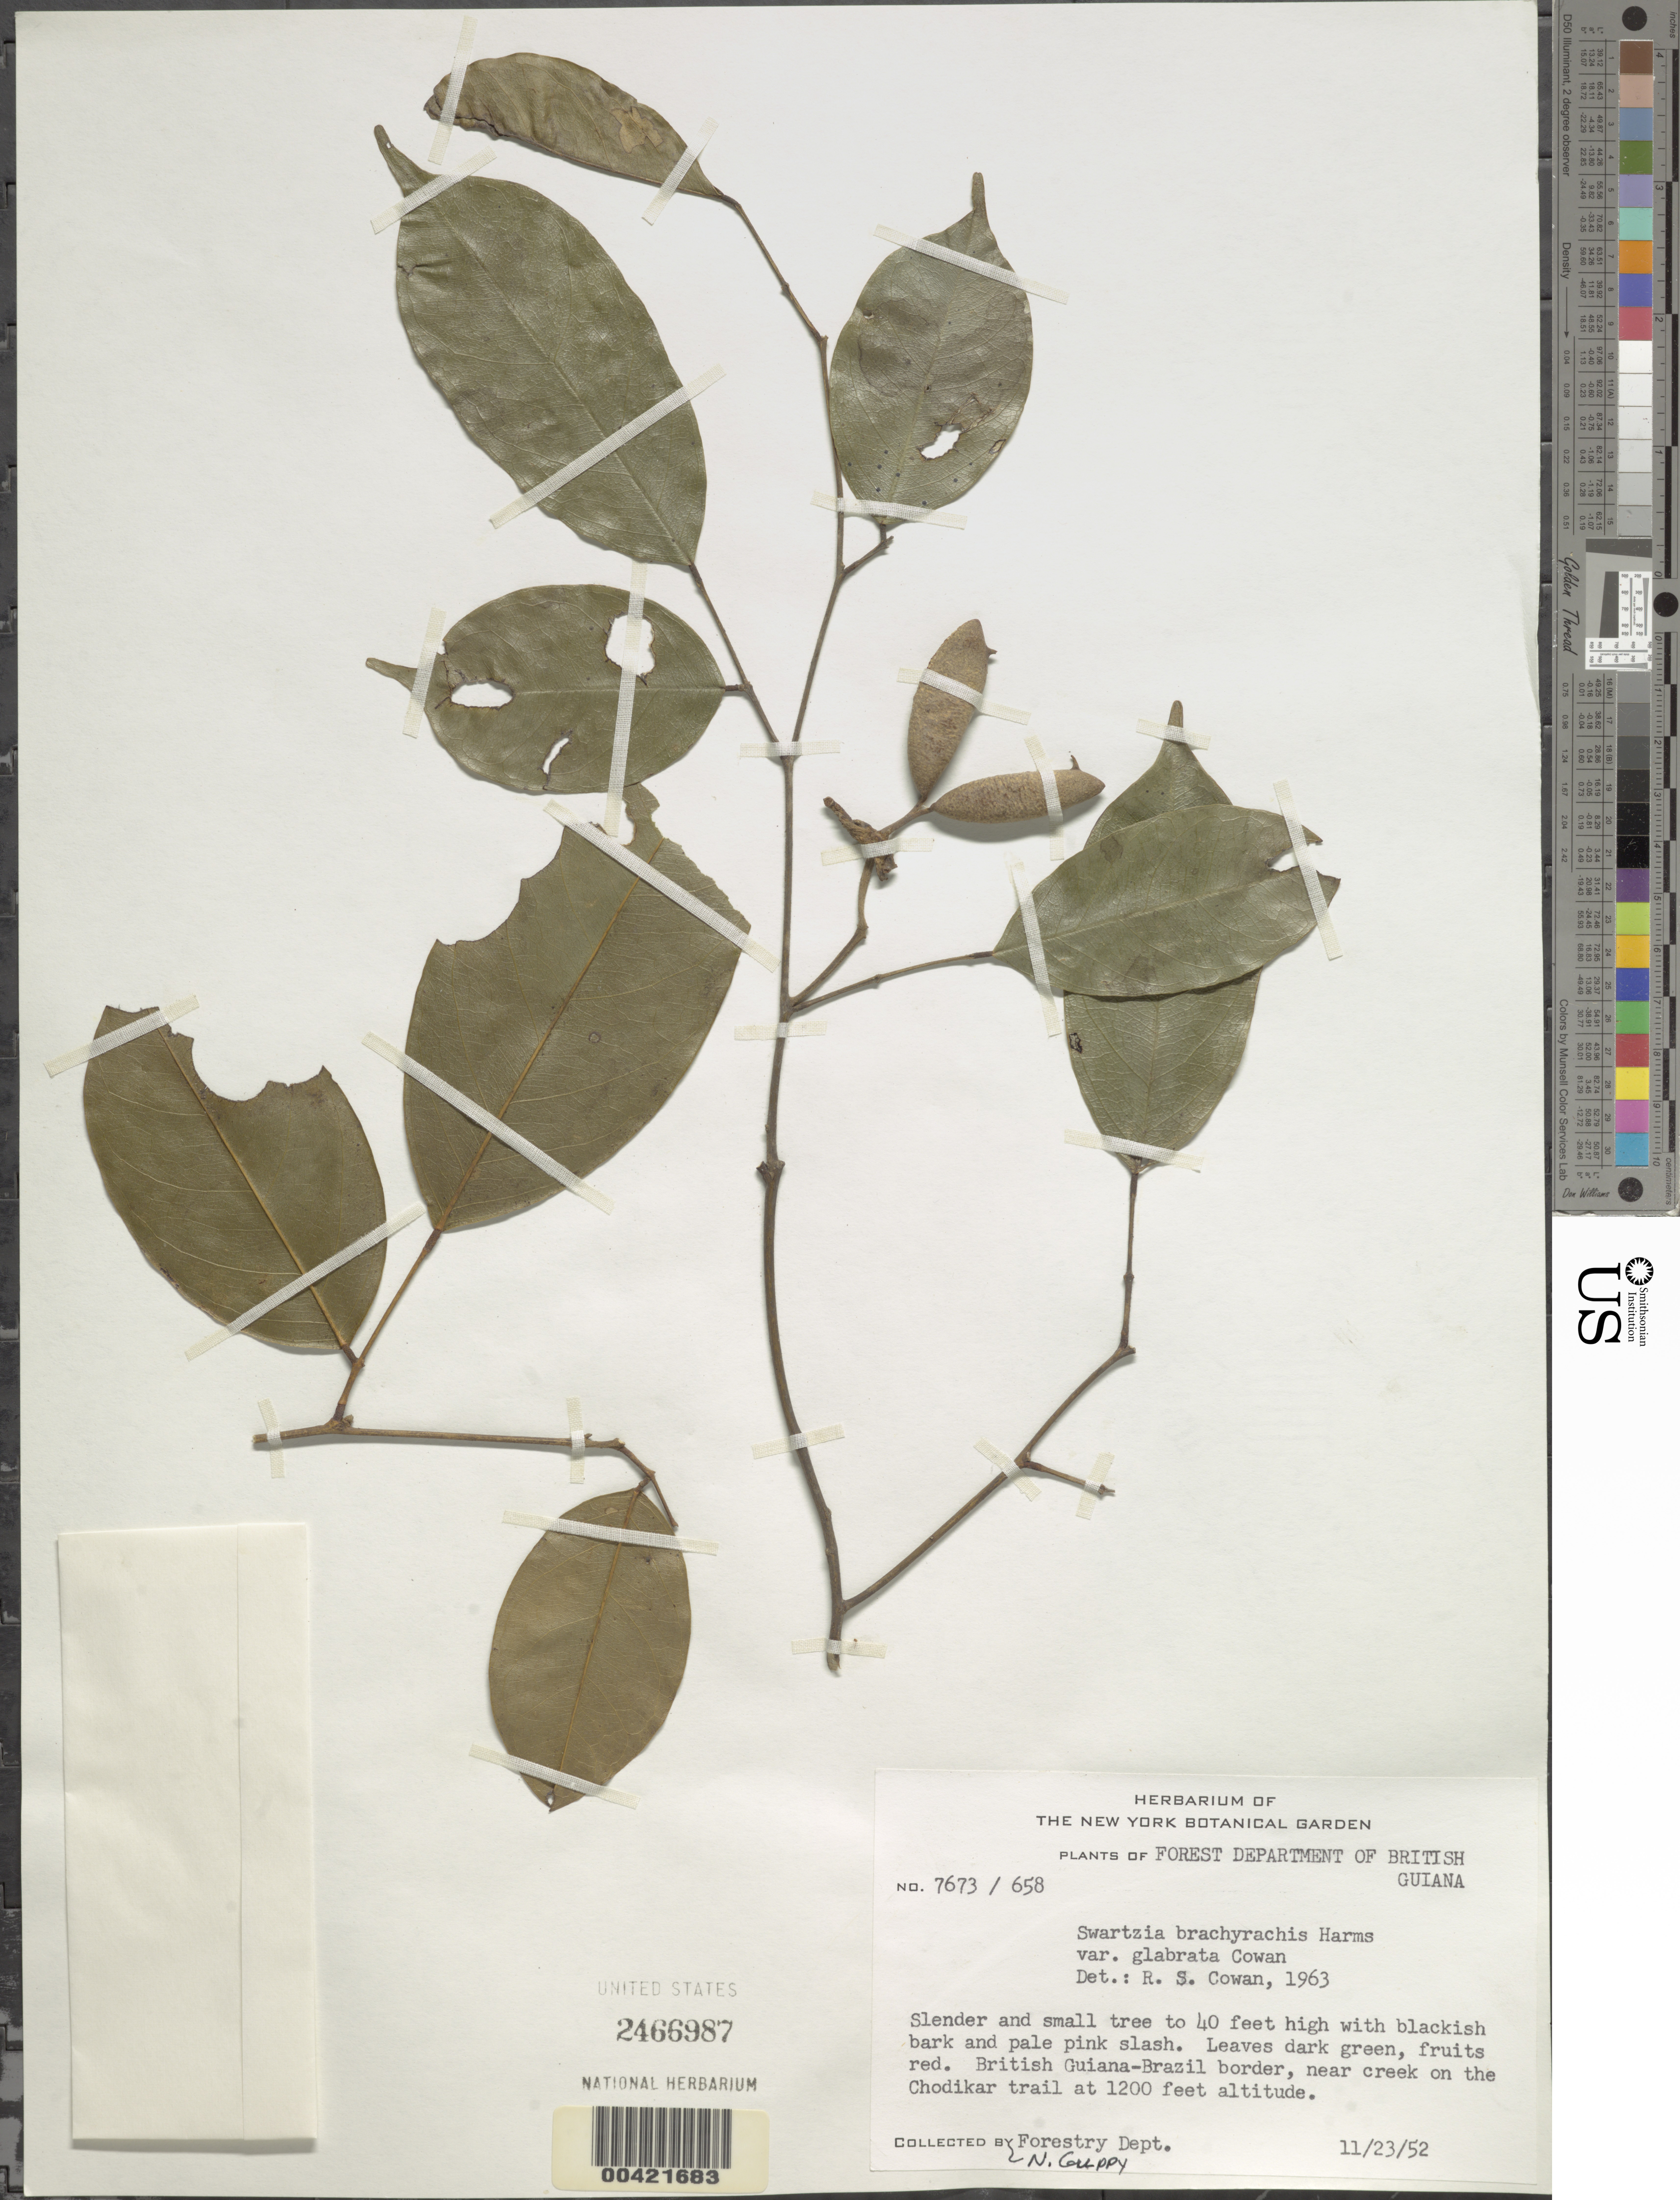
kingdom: Plantae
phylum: Tracheophyta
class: Magnoliopsida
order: Fabales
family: Fabaceae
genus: Swartzia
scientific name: Swartzia brachyrachis var. glabrata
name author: R.S. Cowan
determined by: Cowan, R. S.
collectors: N. Guppy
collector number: G.658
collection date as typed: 23 Nov 1952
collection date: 1952-11-23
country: Guyana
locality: Kukui ck., near; on the chodikar trail; brazil border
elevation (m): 366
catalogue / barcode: US 1466987